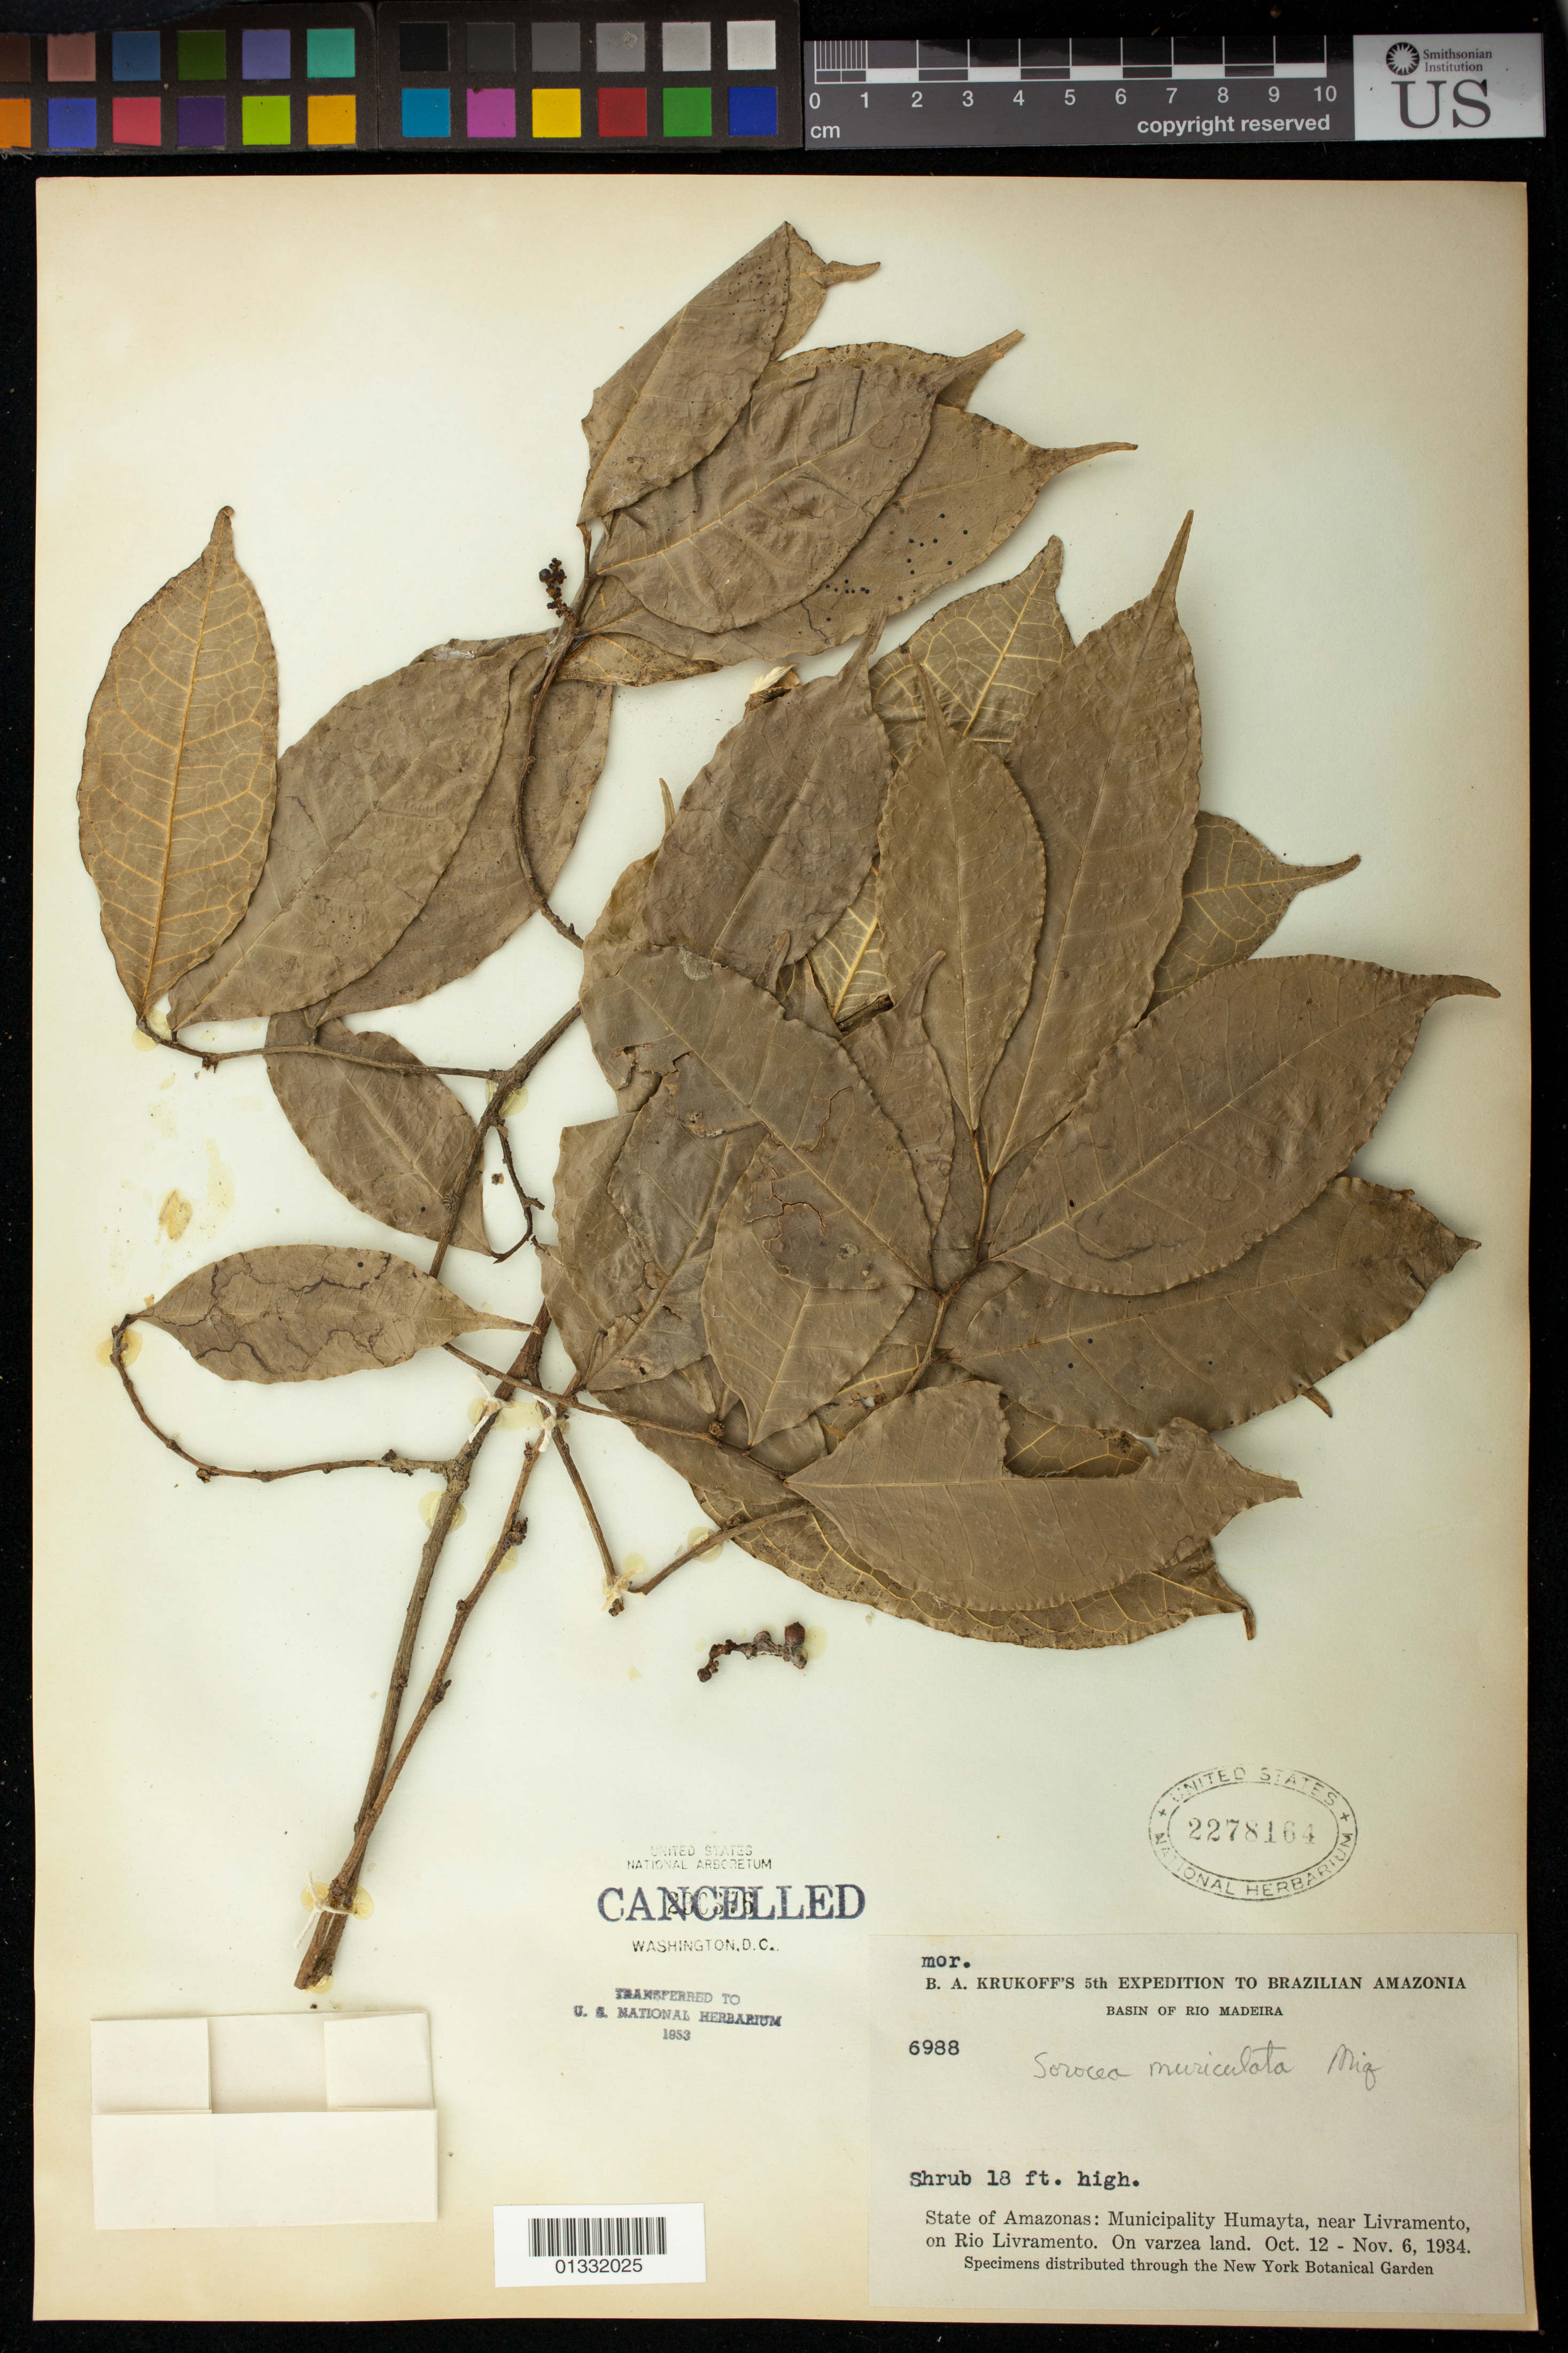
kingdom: Plantae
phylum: Tracheophyta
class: Magnoliopsida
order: Rosales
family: Moraceae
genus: Sorocea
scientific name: Sorocea muriculata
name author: Miq.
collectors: B. A. Krukoff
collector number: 6988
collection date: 1934-10-12,1934-11-06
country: Brazil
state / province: Amazonas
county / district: Humaitá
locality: Near Livramento, on Rio Livramento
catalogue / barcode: US 2278164